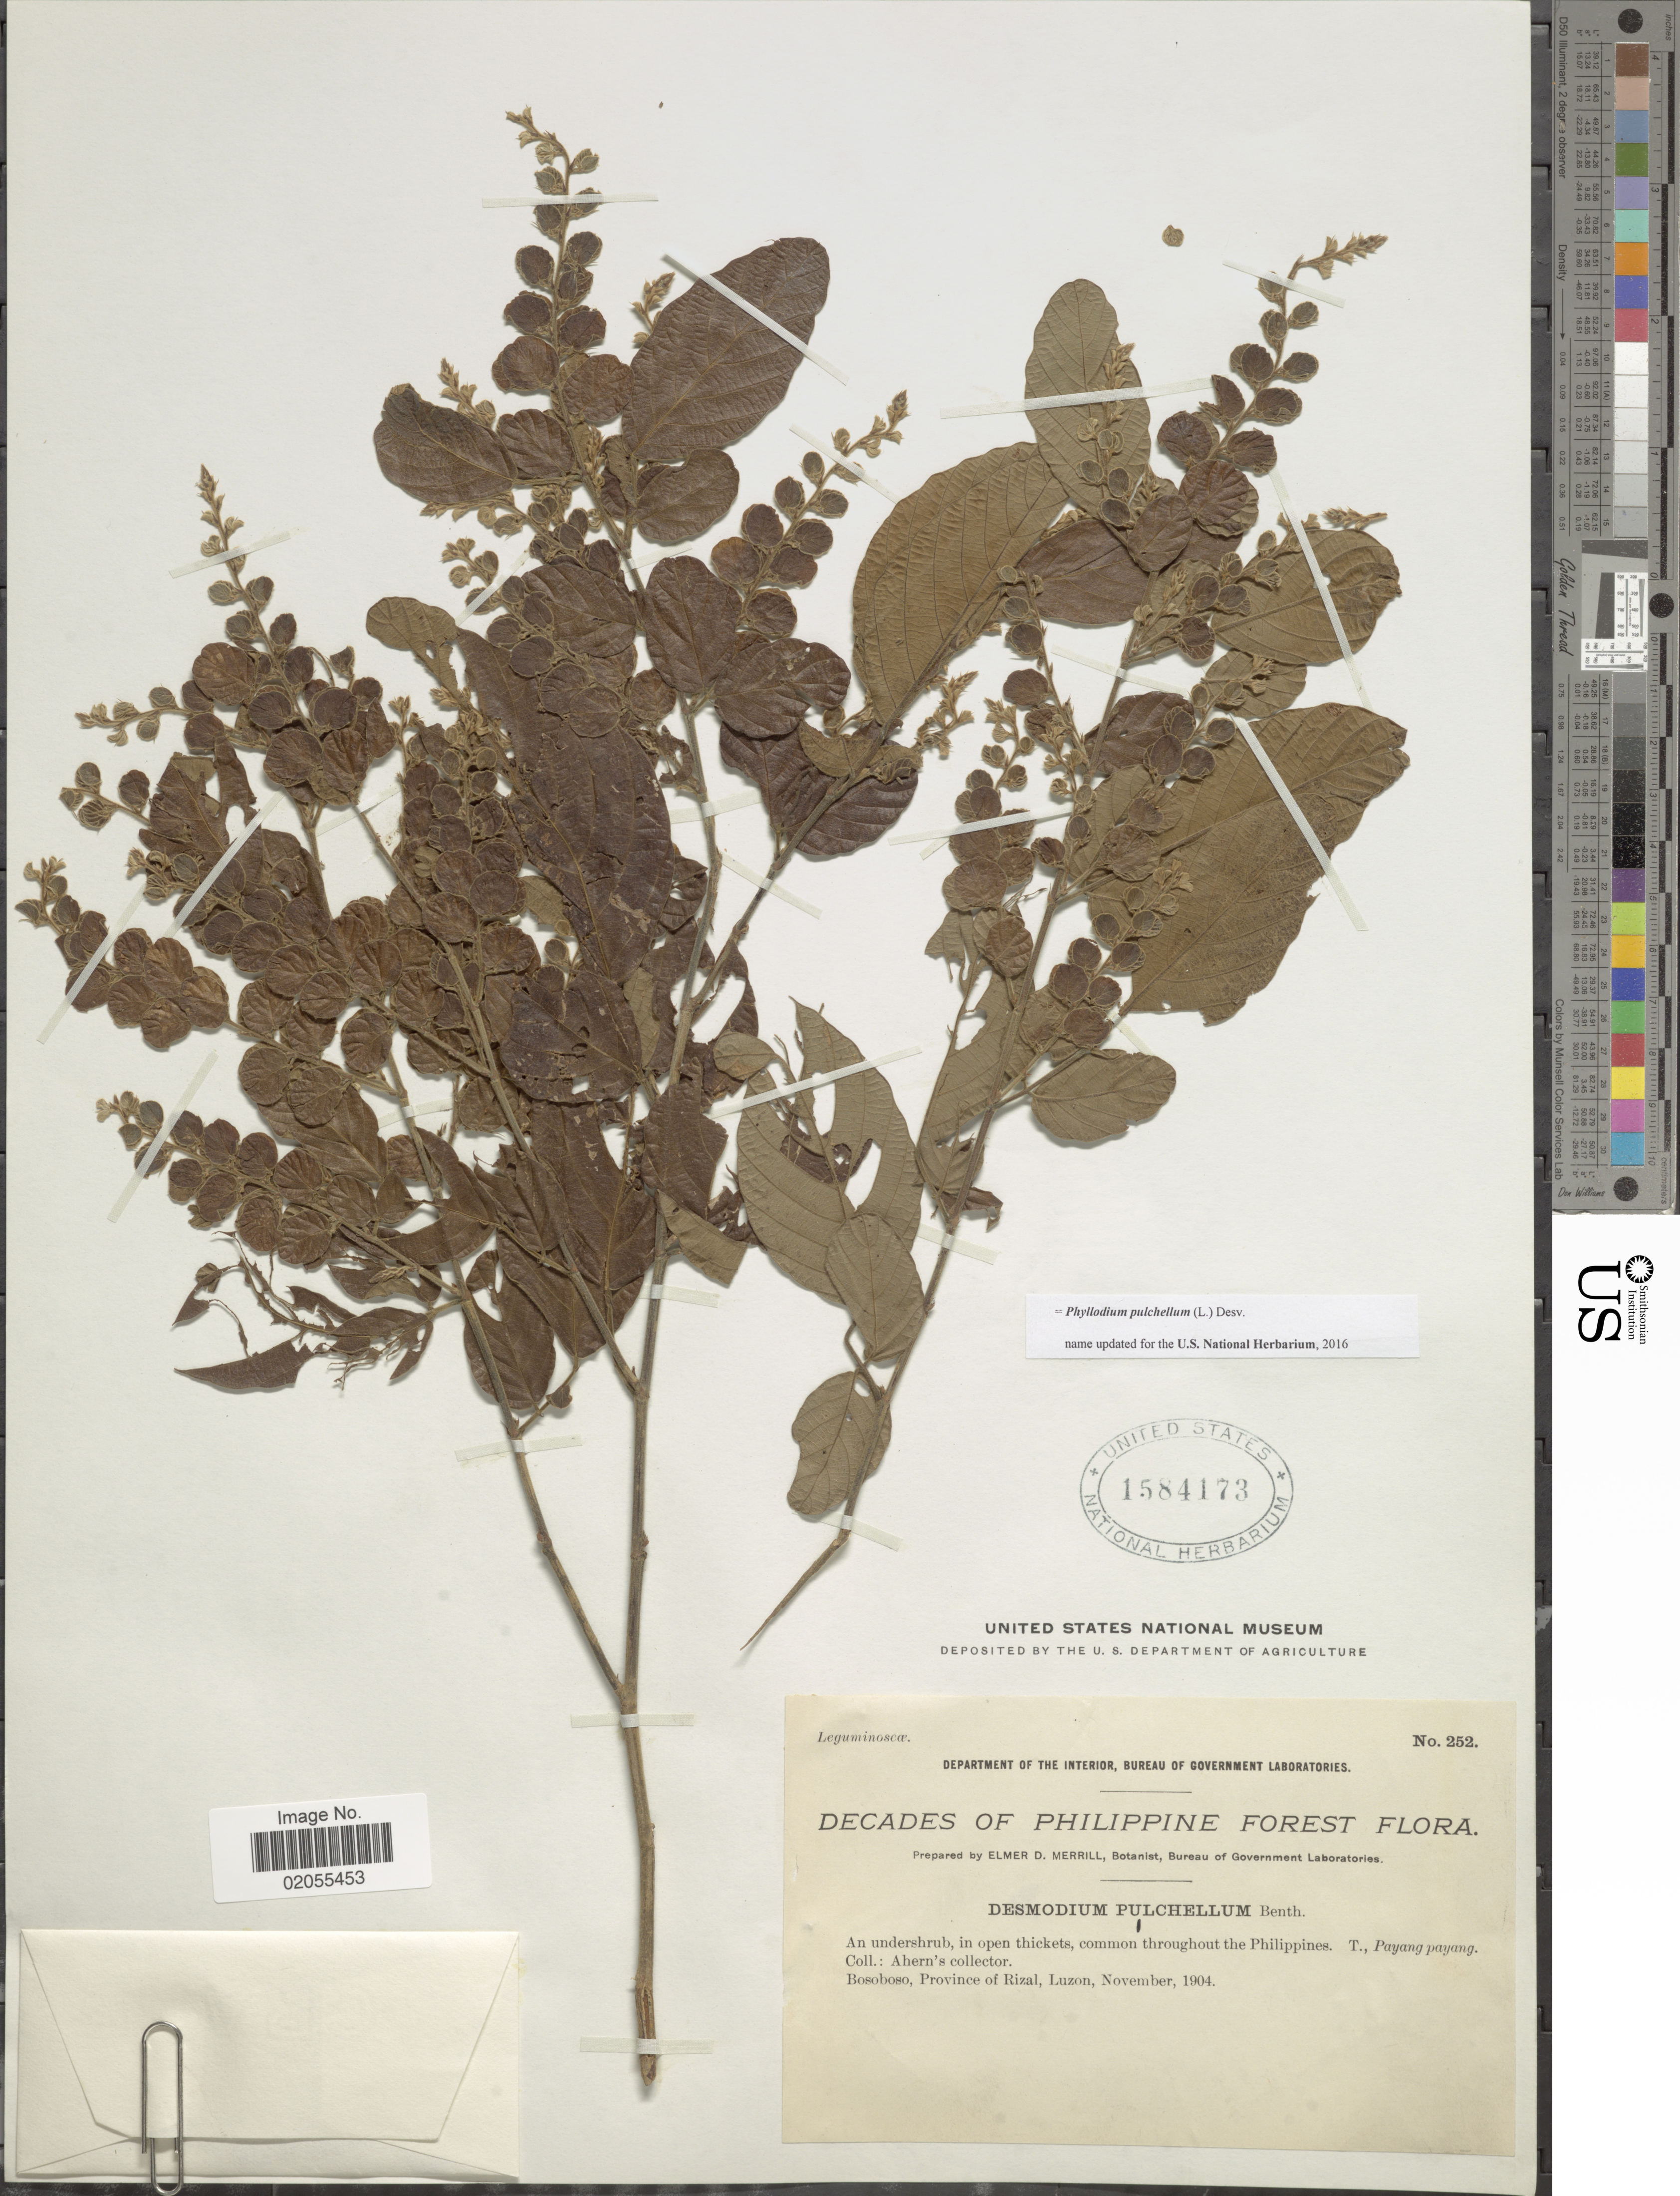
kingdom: Plantae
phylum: Tracheophyta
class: Magnoliopsida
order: Fabales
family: Fabaceae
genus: Phyllodium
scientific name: Phyllodium pulchellum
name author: (L.) Desv.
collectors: Ahern's collector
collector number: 252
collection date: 1904-11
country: Philippines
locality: Bosoboso, Province of Rizal, Luzon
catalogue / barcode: US 1584173